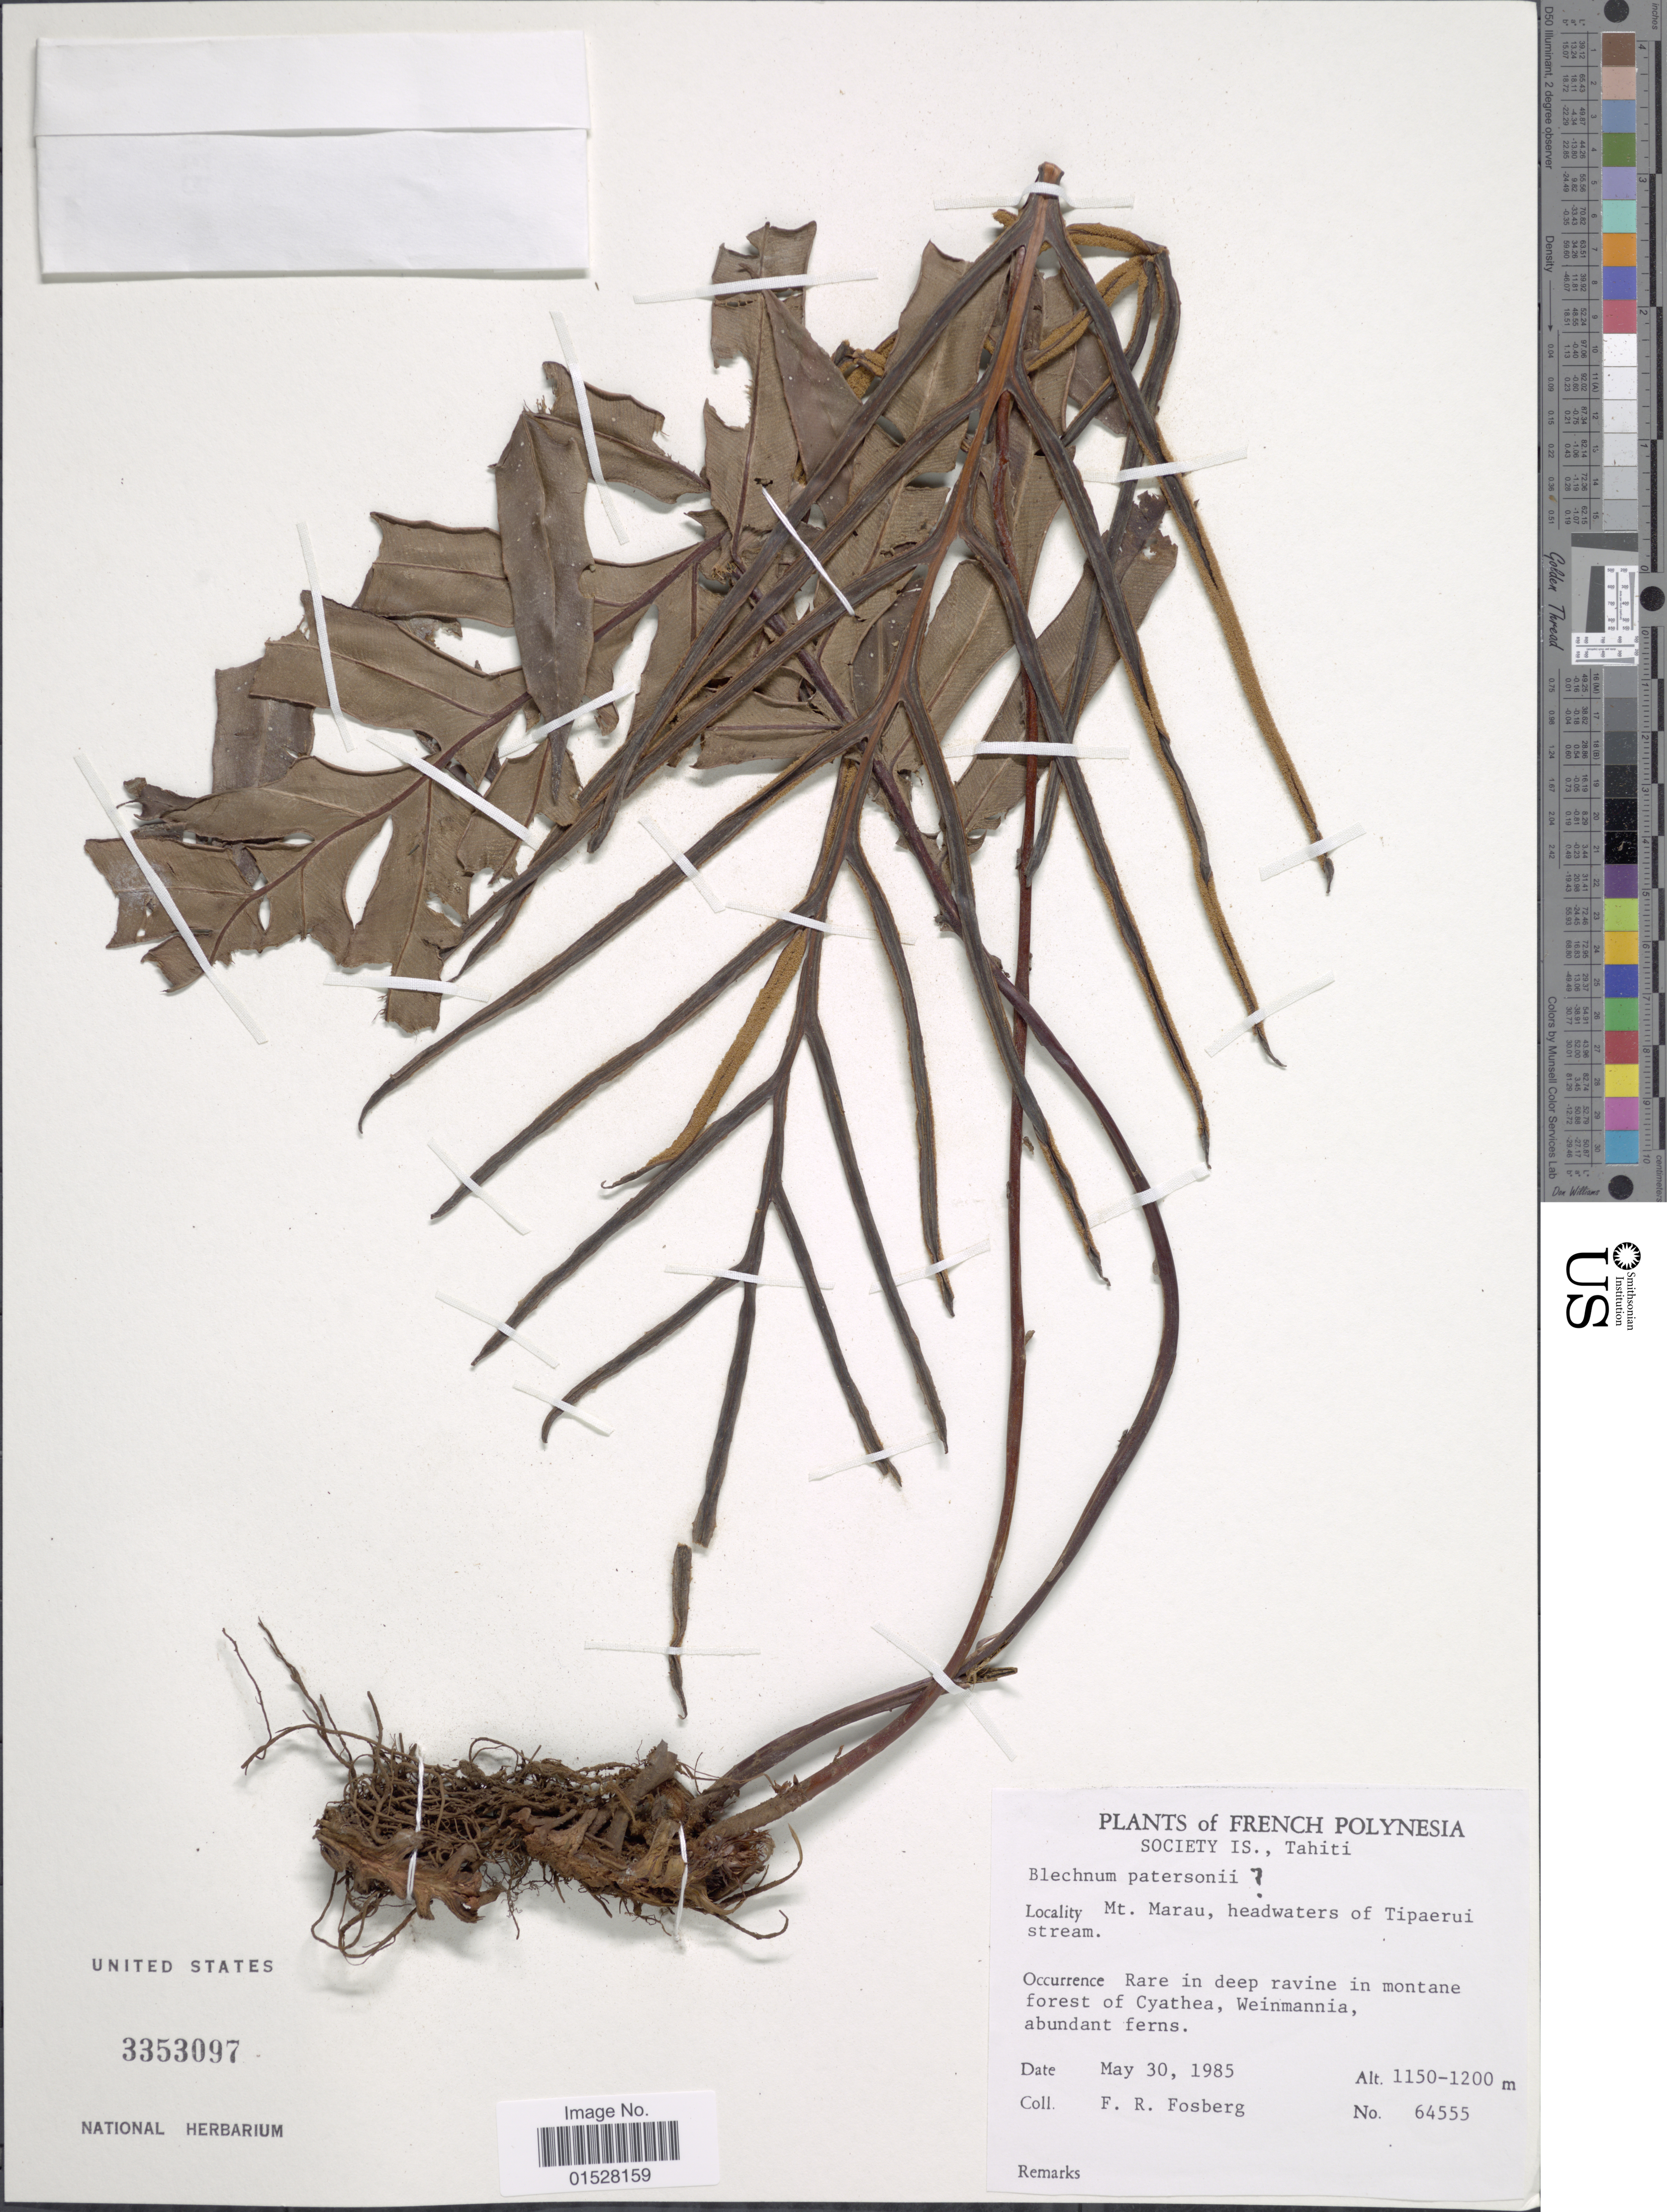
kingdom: Plantae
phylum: Tracheophyta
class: Polypodiopsida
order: Polypodiales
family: Blechnaceae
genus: Blechnum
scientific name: Blechnum melanocaulon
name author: (Brack.) T.C. Chambers & P. A. Farrant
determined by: Florence, J.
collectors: F. R. Fosberg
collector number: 64555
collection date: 1985-05-30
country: French Polynesia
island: Tahiti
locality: Society Is., Tahiti, Mt. Marau, headwaters of Tipaerui stream.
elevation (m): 1150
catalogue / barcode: US 3353097